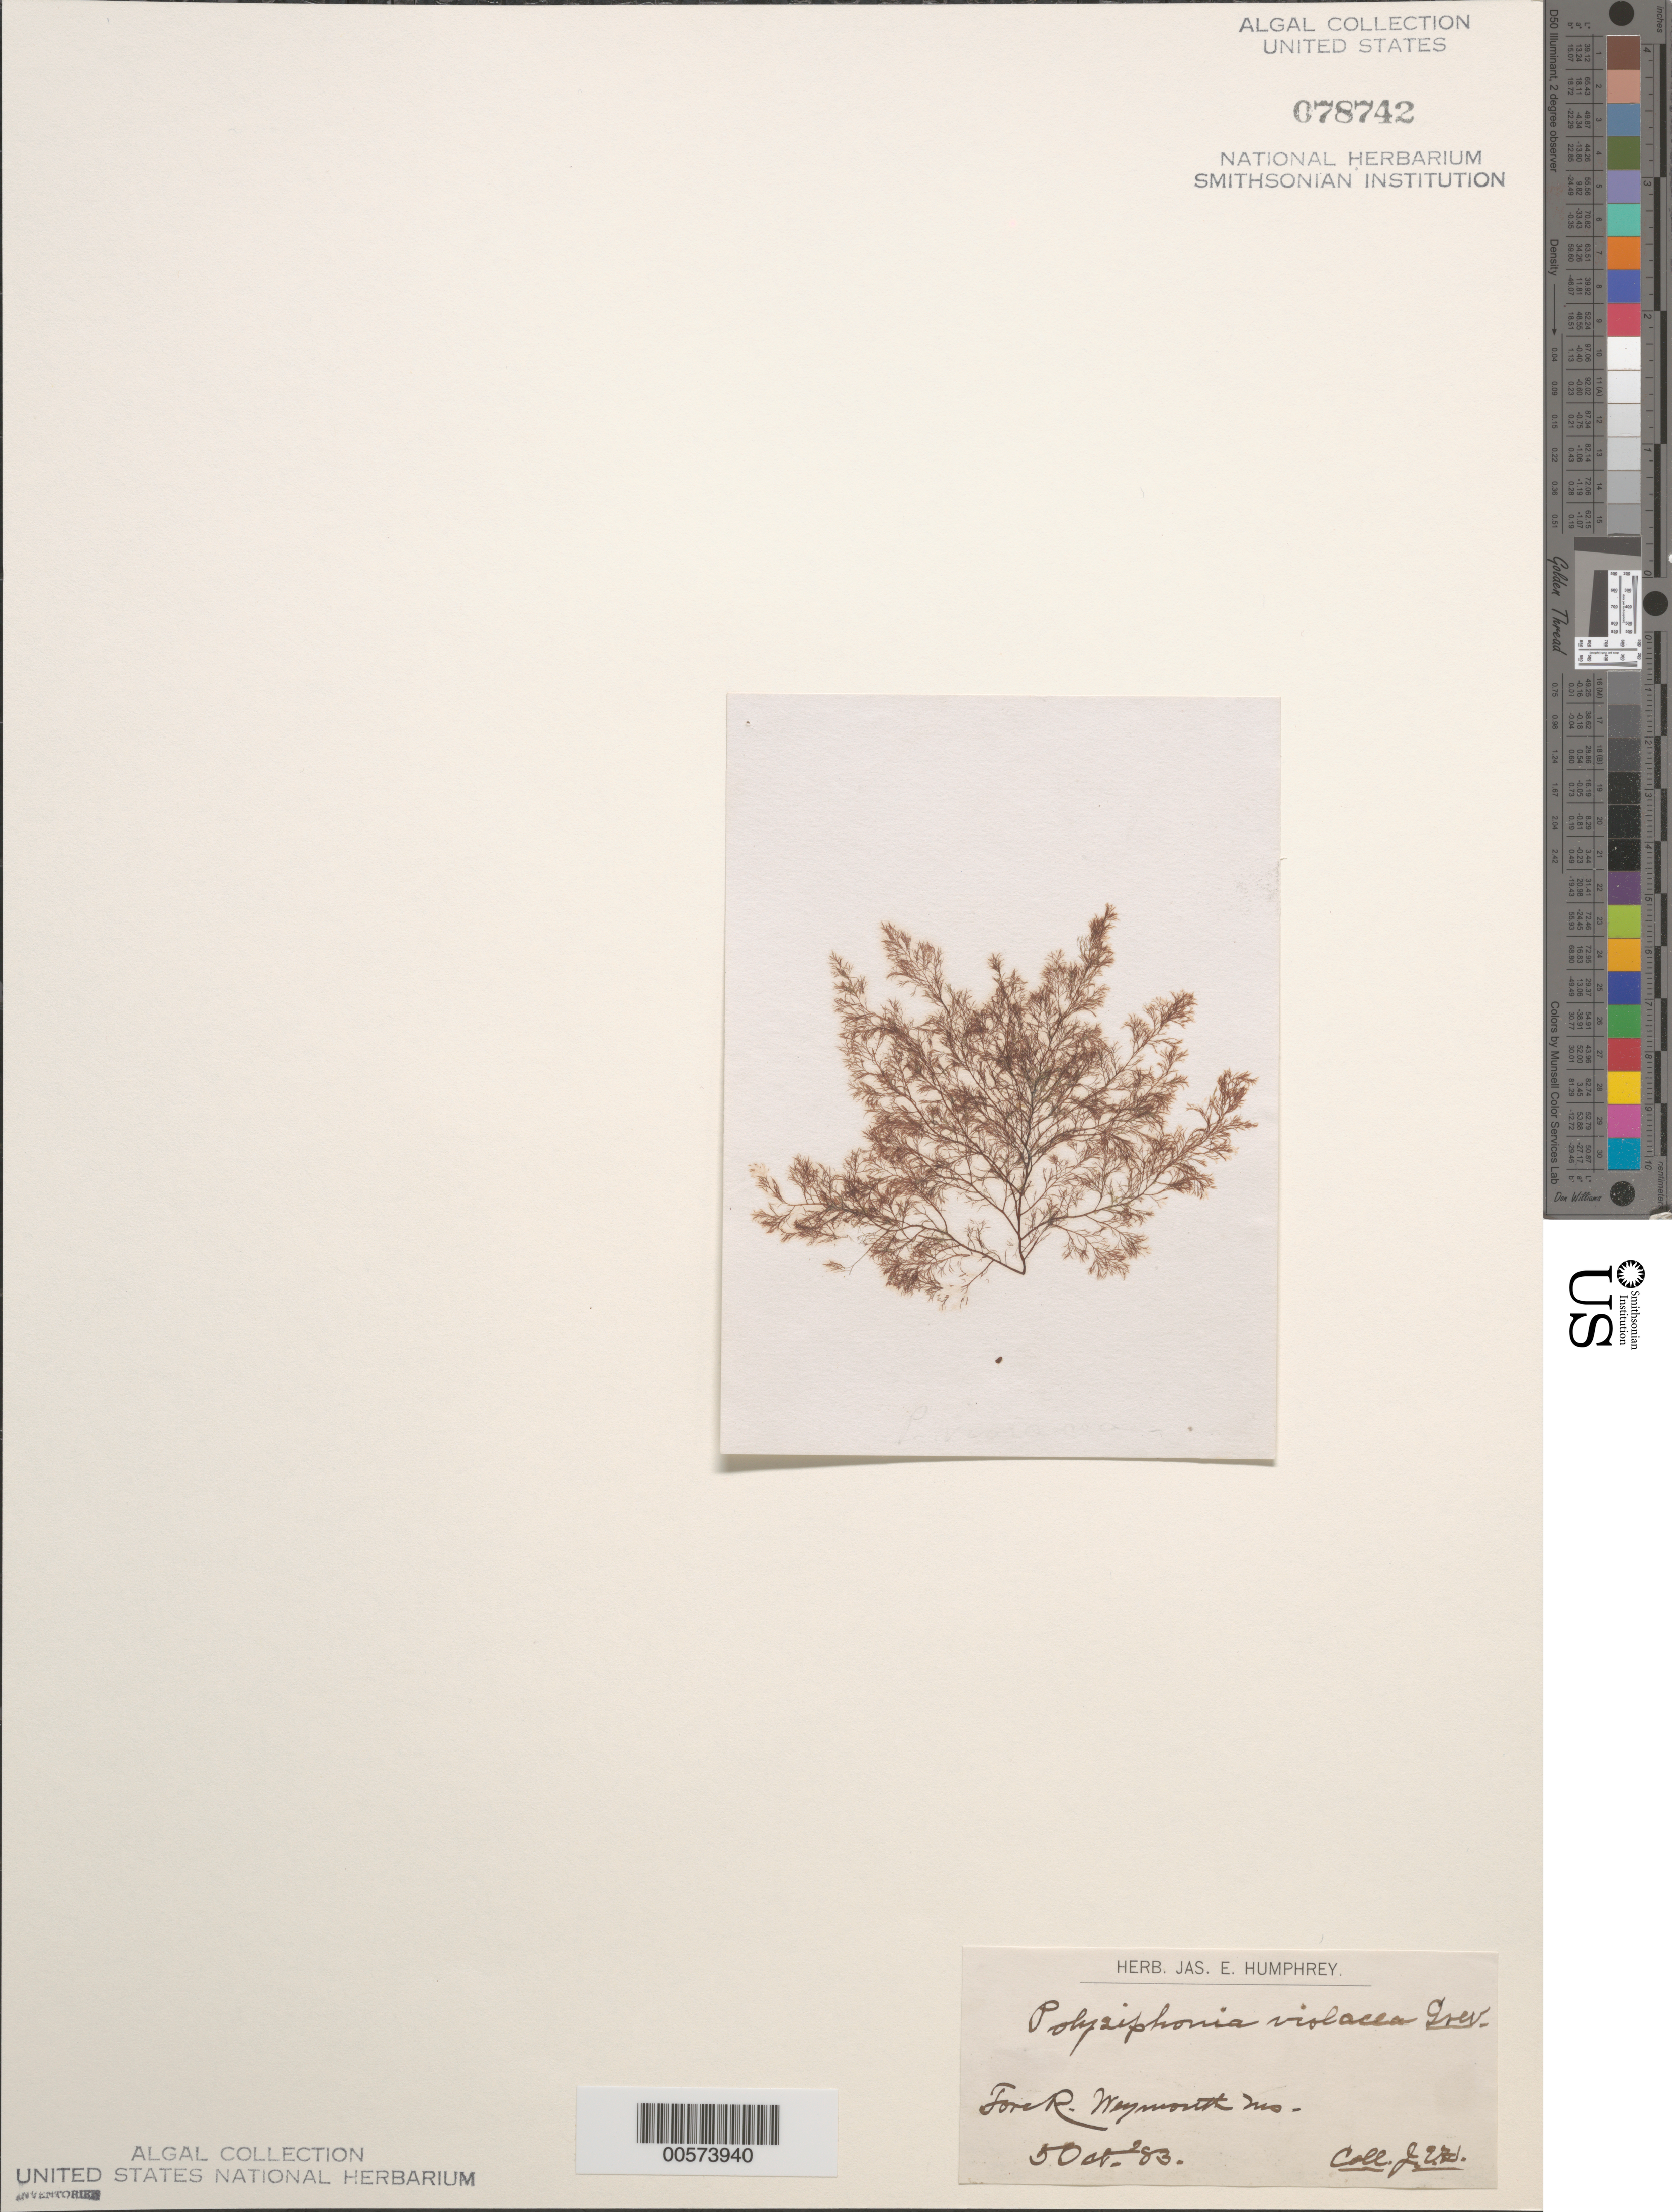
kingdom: Plantae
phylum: Rhodophyta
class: Florideophyceae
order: Ceramiales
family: Rhodomelaceae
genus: Vertebrata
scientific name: Vertebrata fucoides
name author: (Hudson) Kuntze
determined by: Algae name updating Project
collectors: J. Humphrey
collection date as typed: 05 Oct 1883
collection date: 1883-10-05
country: United States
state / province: Massachusetts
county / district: Norfolk County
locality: Fore River, Weymouth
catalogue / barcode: US 78742